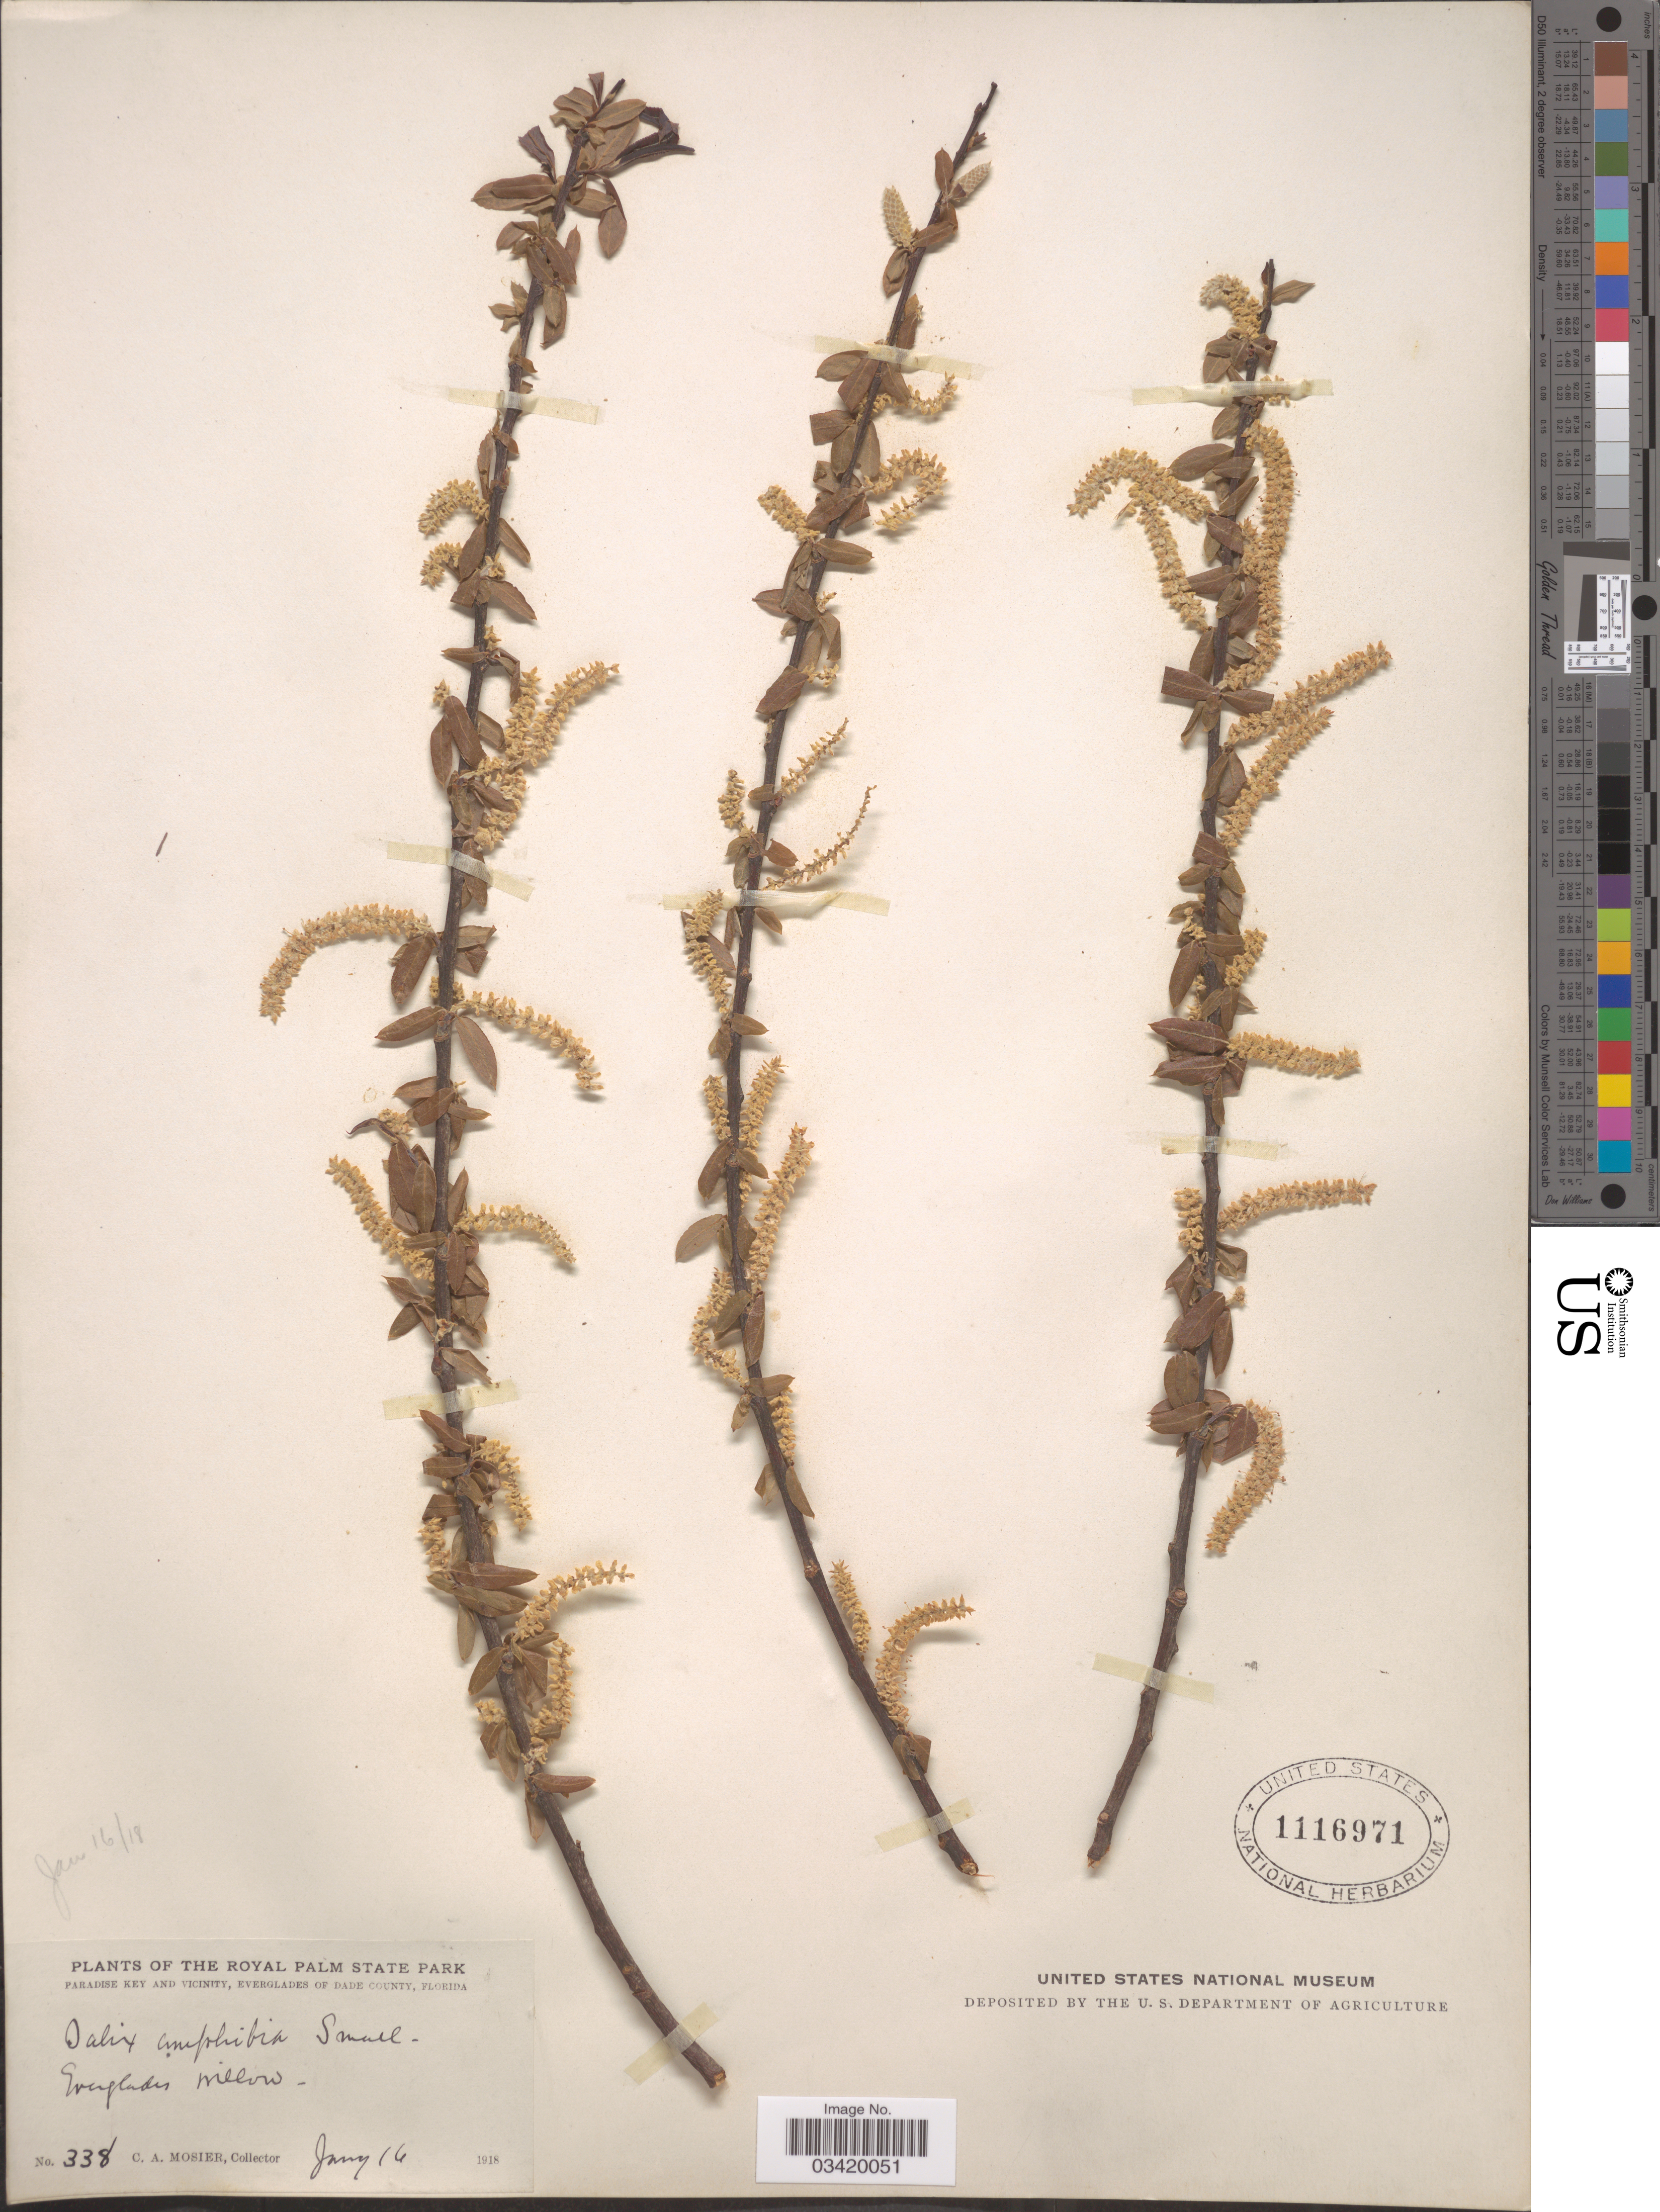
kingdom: Plantae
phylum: Tracheophyta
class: Magnoliopsida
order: Malpighiales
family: Salicaceae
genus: Salix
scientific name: Salix caroliniana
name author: Michx.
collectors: C. A. Mosier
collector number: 338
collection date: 1918-01-16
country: United States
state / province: Florida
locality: The Royal Palm State Park. Paradise Key and Vicinity, Everglades of Dade County. Everglades Willow.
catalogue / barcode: US 1116971